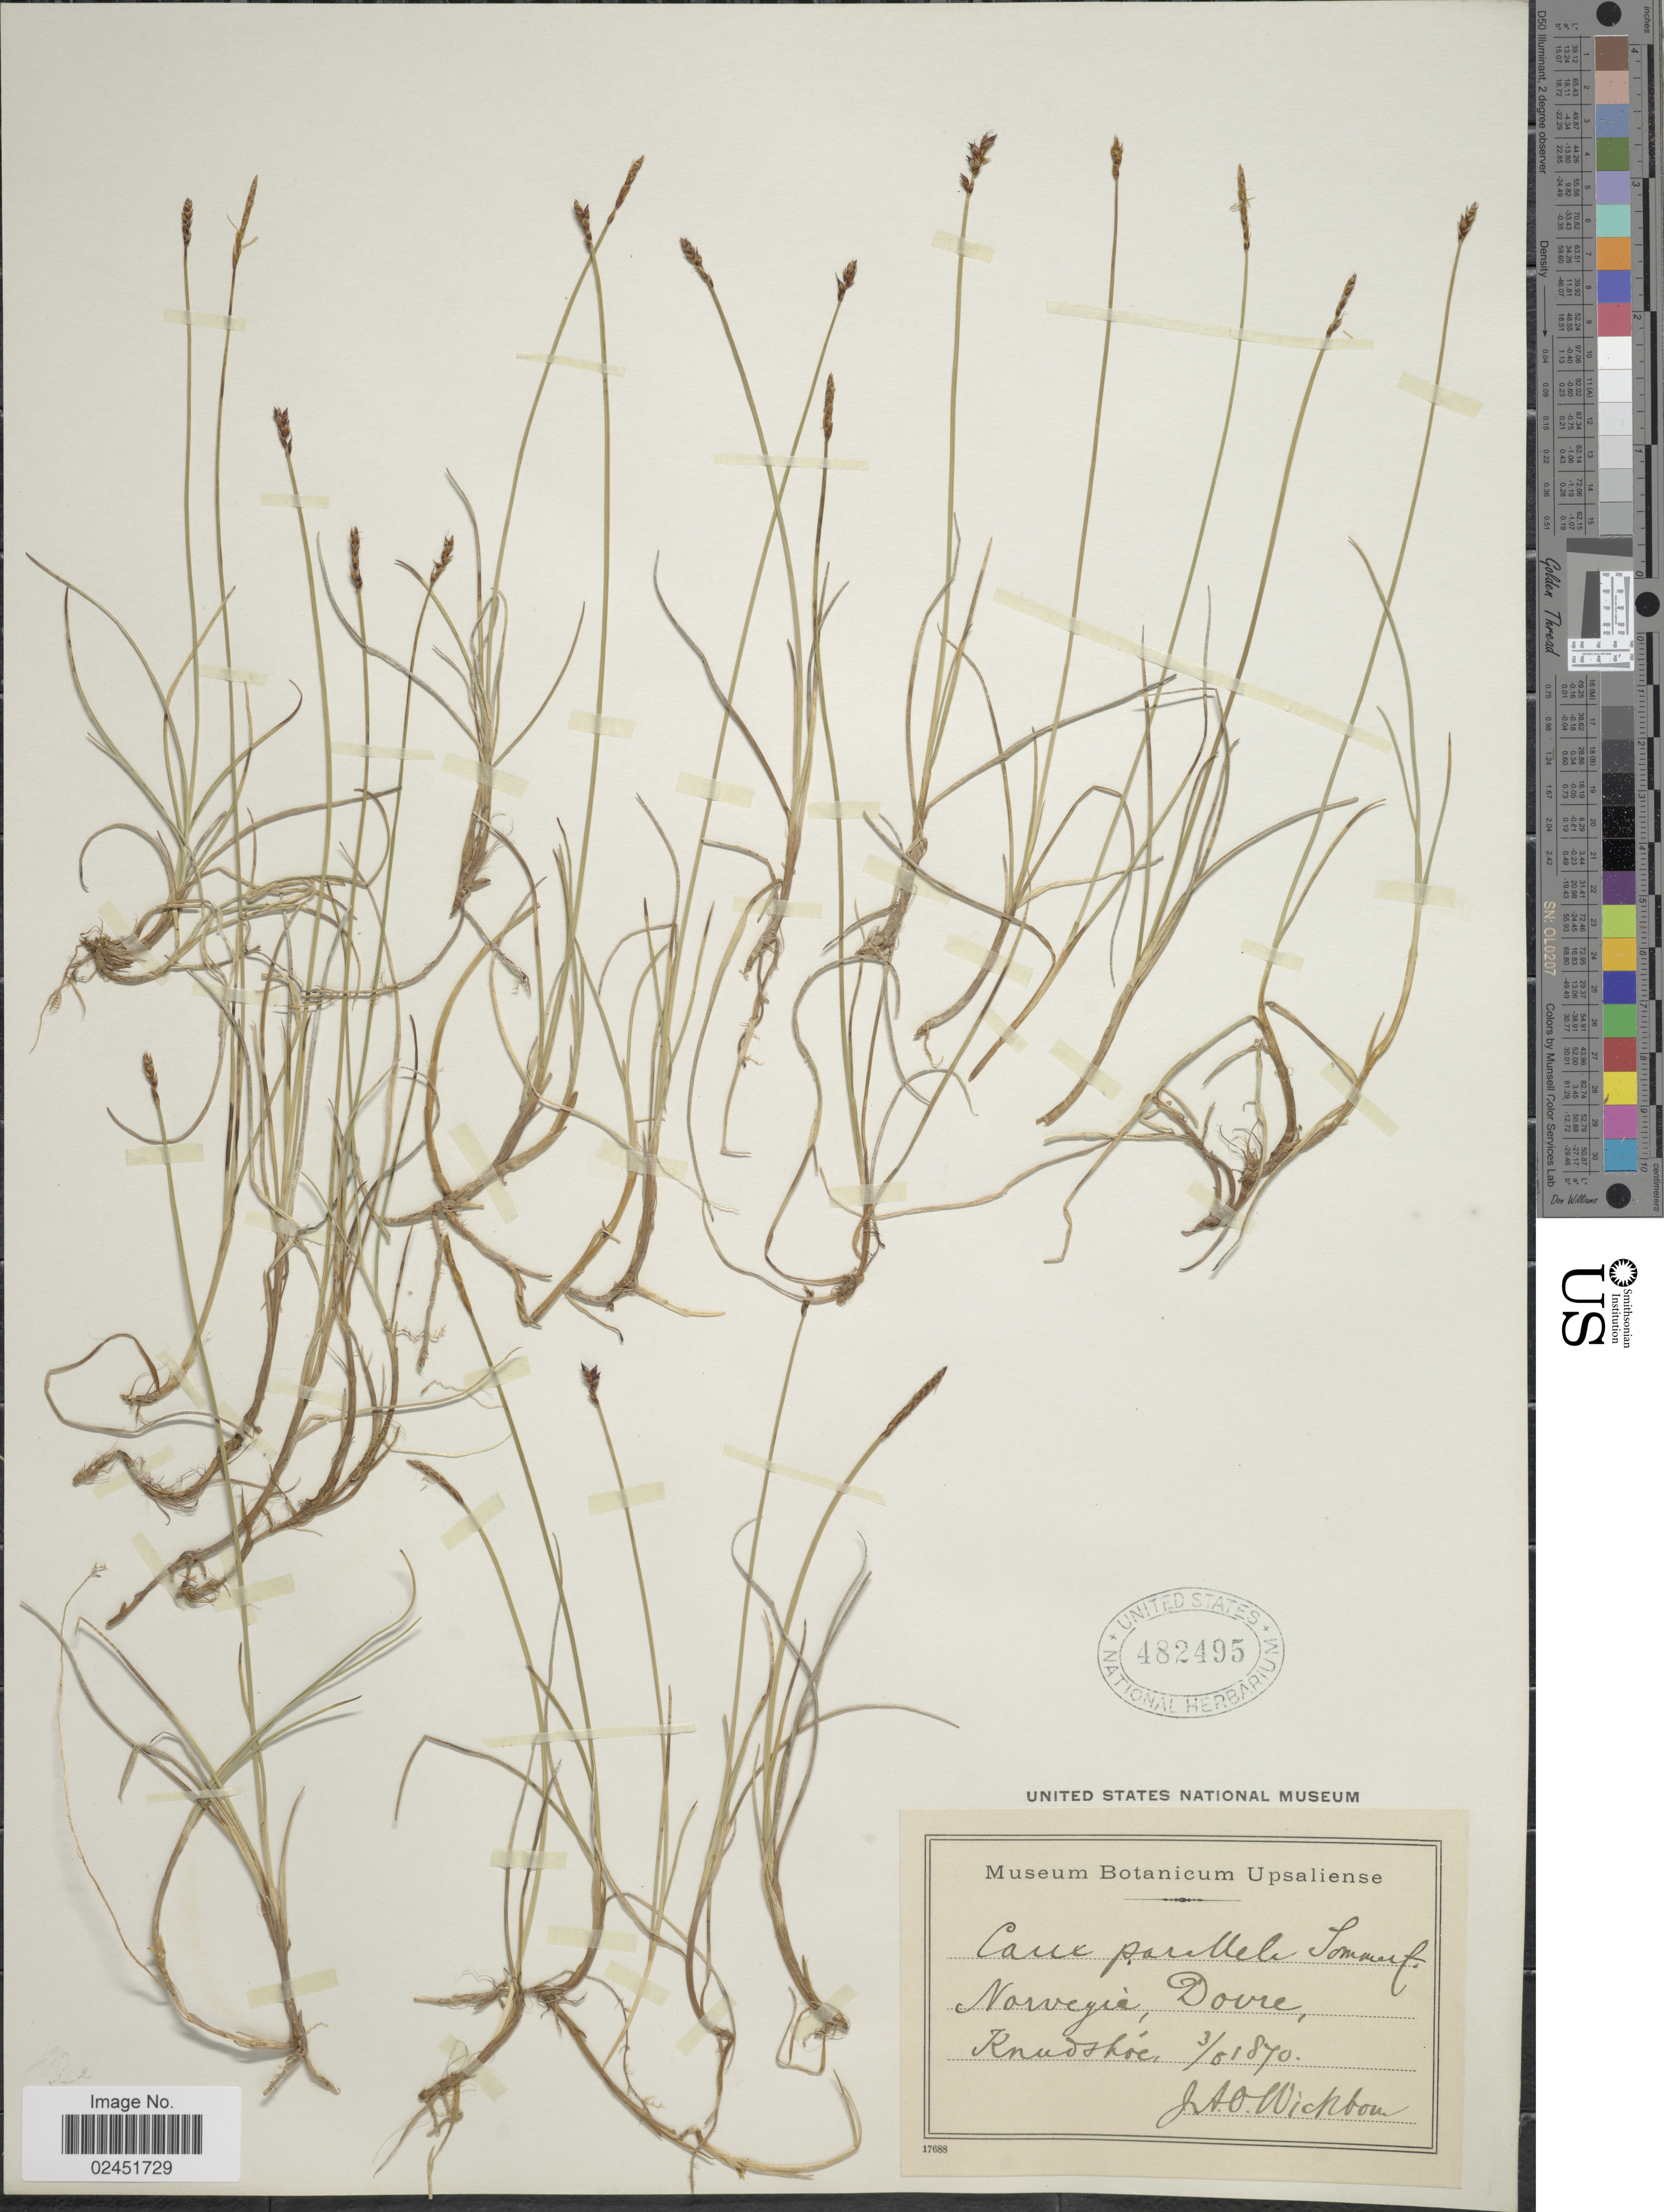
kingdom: Plantae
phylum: Tracheophyta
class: Liliopsida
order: Poales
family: Cyperaceae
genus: Carex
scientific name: Carex parallela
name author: (Laest.) Sommerf.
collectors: J. Wickbom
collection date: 1870-08-03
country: Norway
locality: Norvegia, Dovre, Knudshoe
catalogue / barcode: US 482495